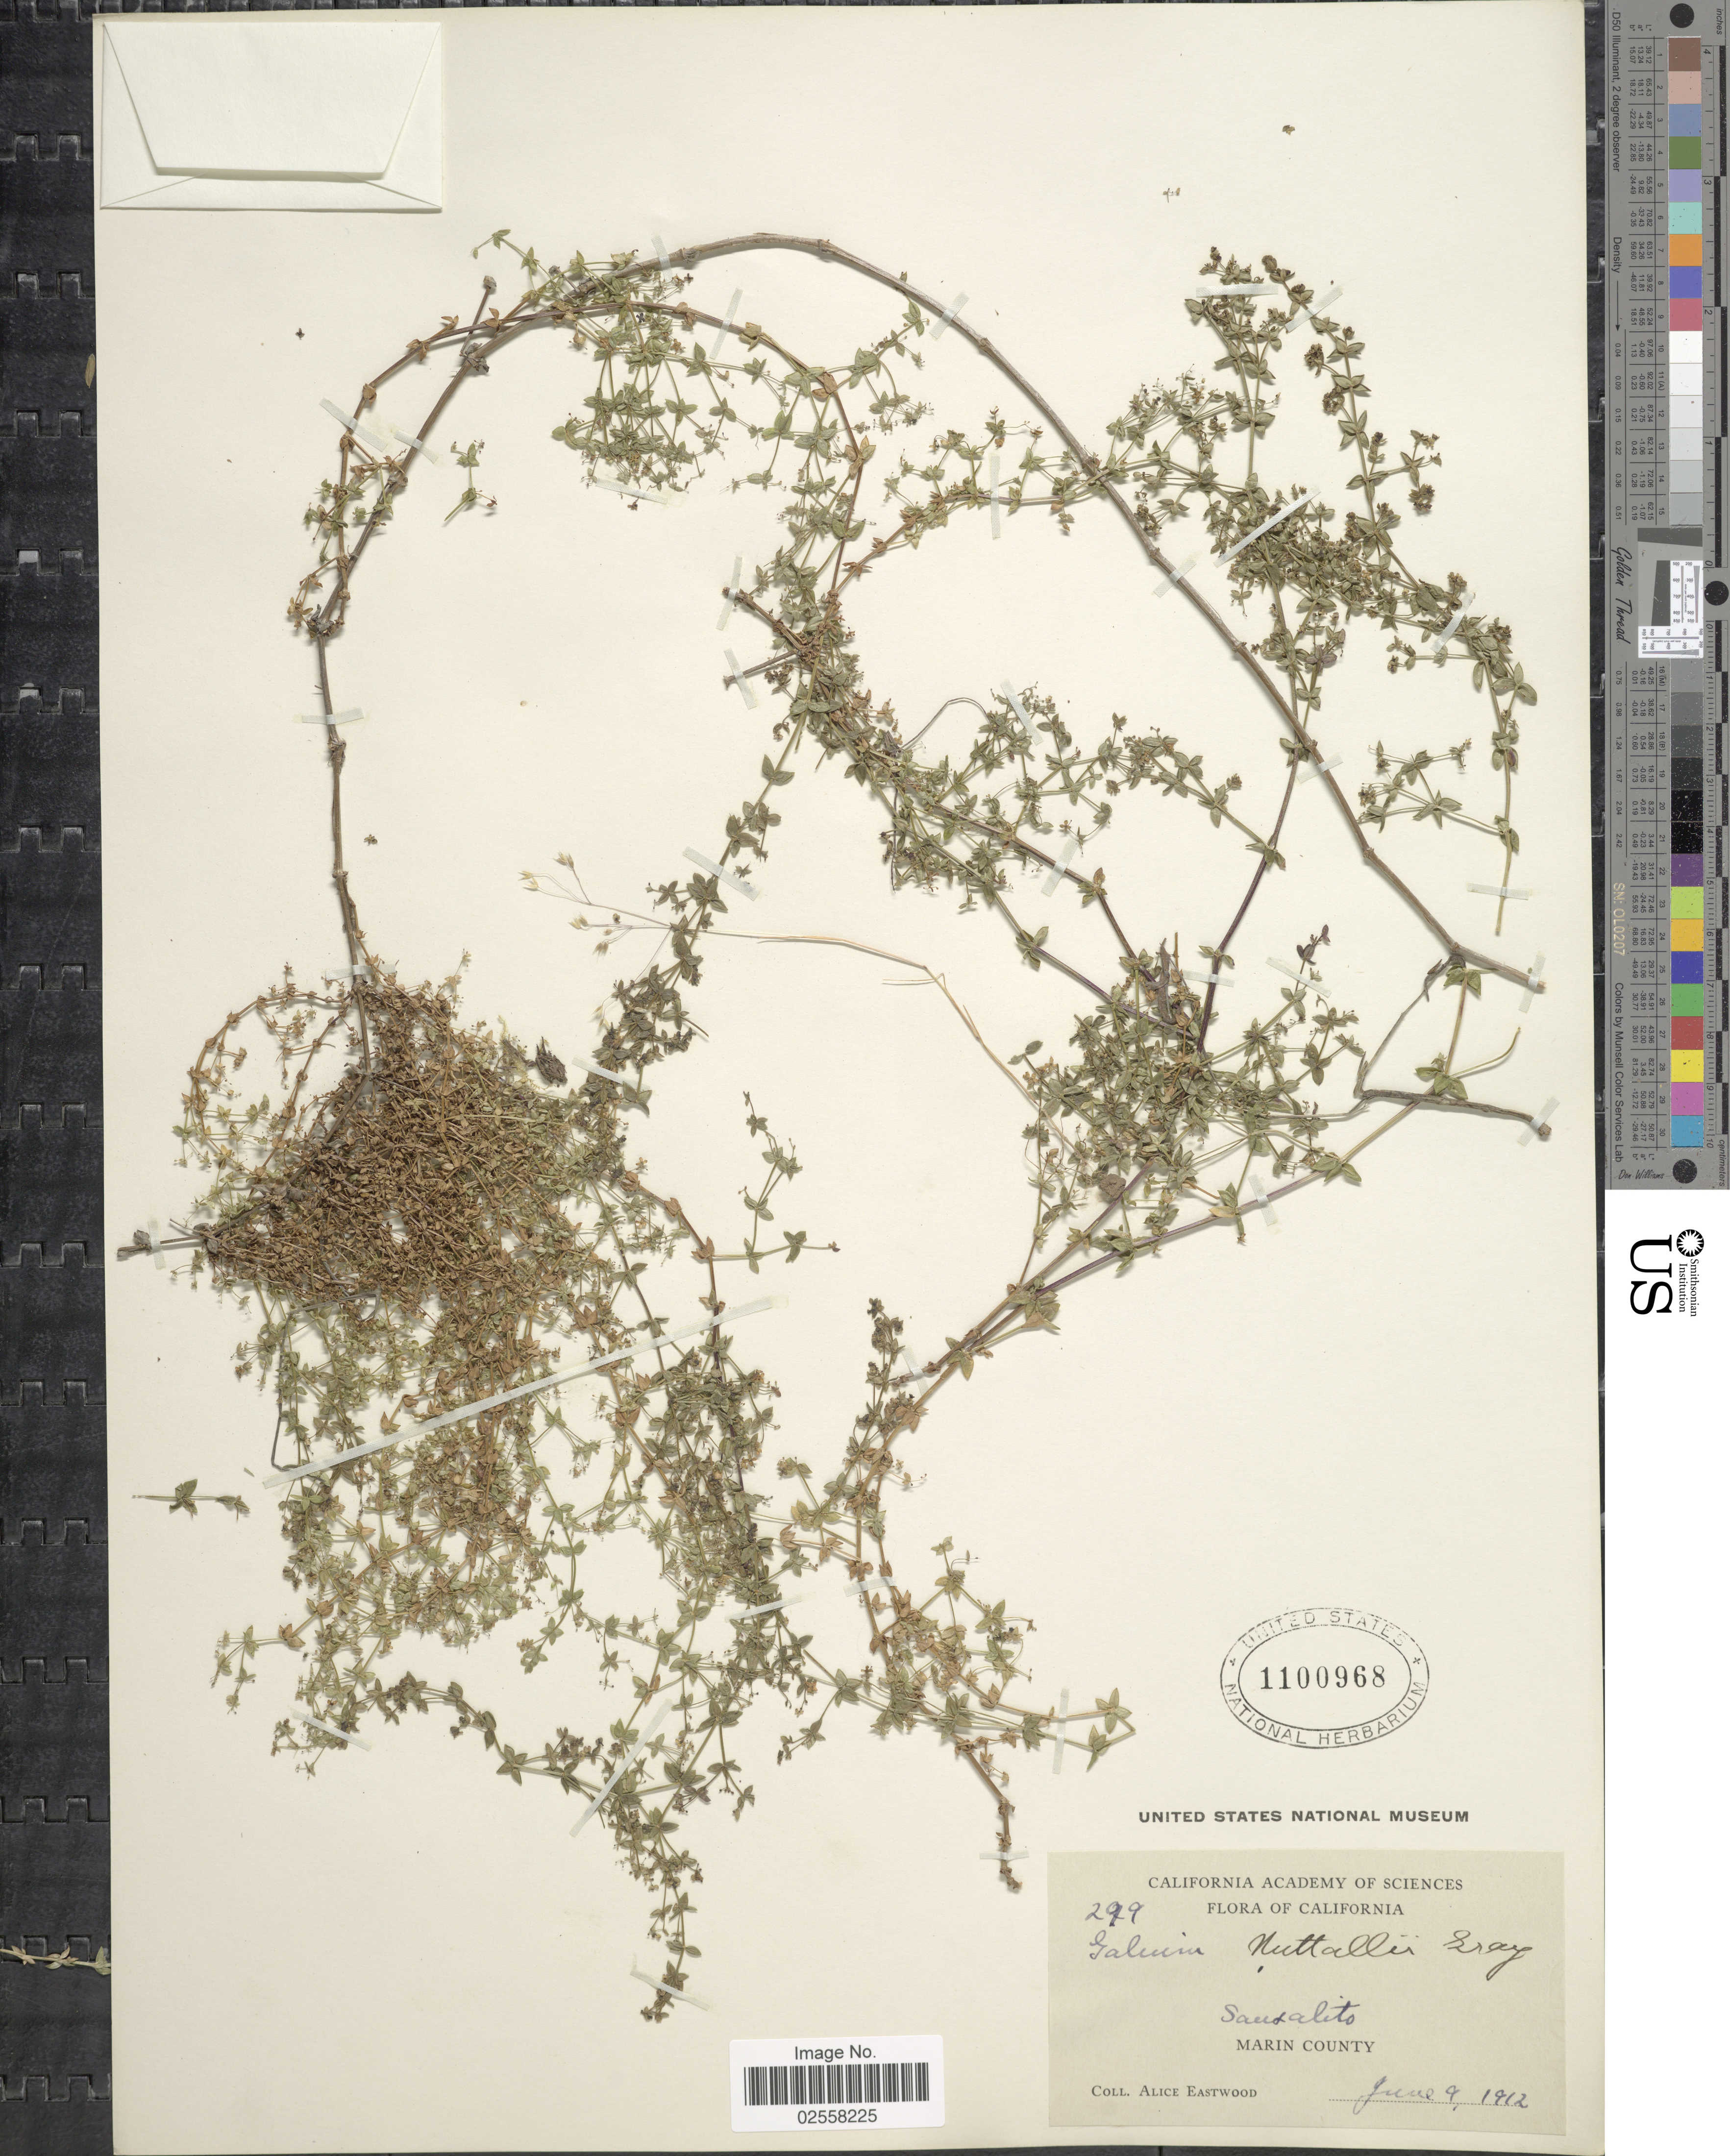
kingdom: Plantae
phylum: Tracheophyta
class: Magnoliopsida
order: Gentianales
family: Rubiaceae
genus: Galium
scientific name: Galium nuttallii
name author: A. Gray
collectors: A. Eastwood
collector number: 299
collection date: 1912-06-09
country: United States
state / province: California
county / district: Marin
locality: Sausalito, Marin County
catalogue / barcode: US 1100968